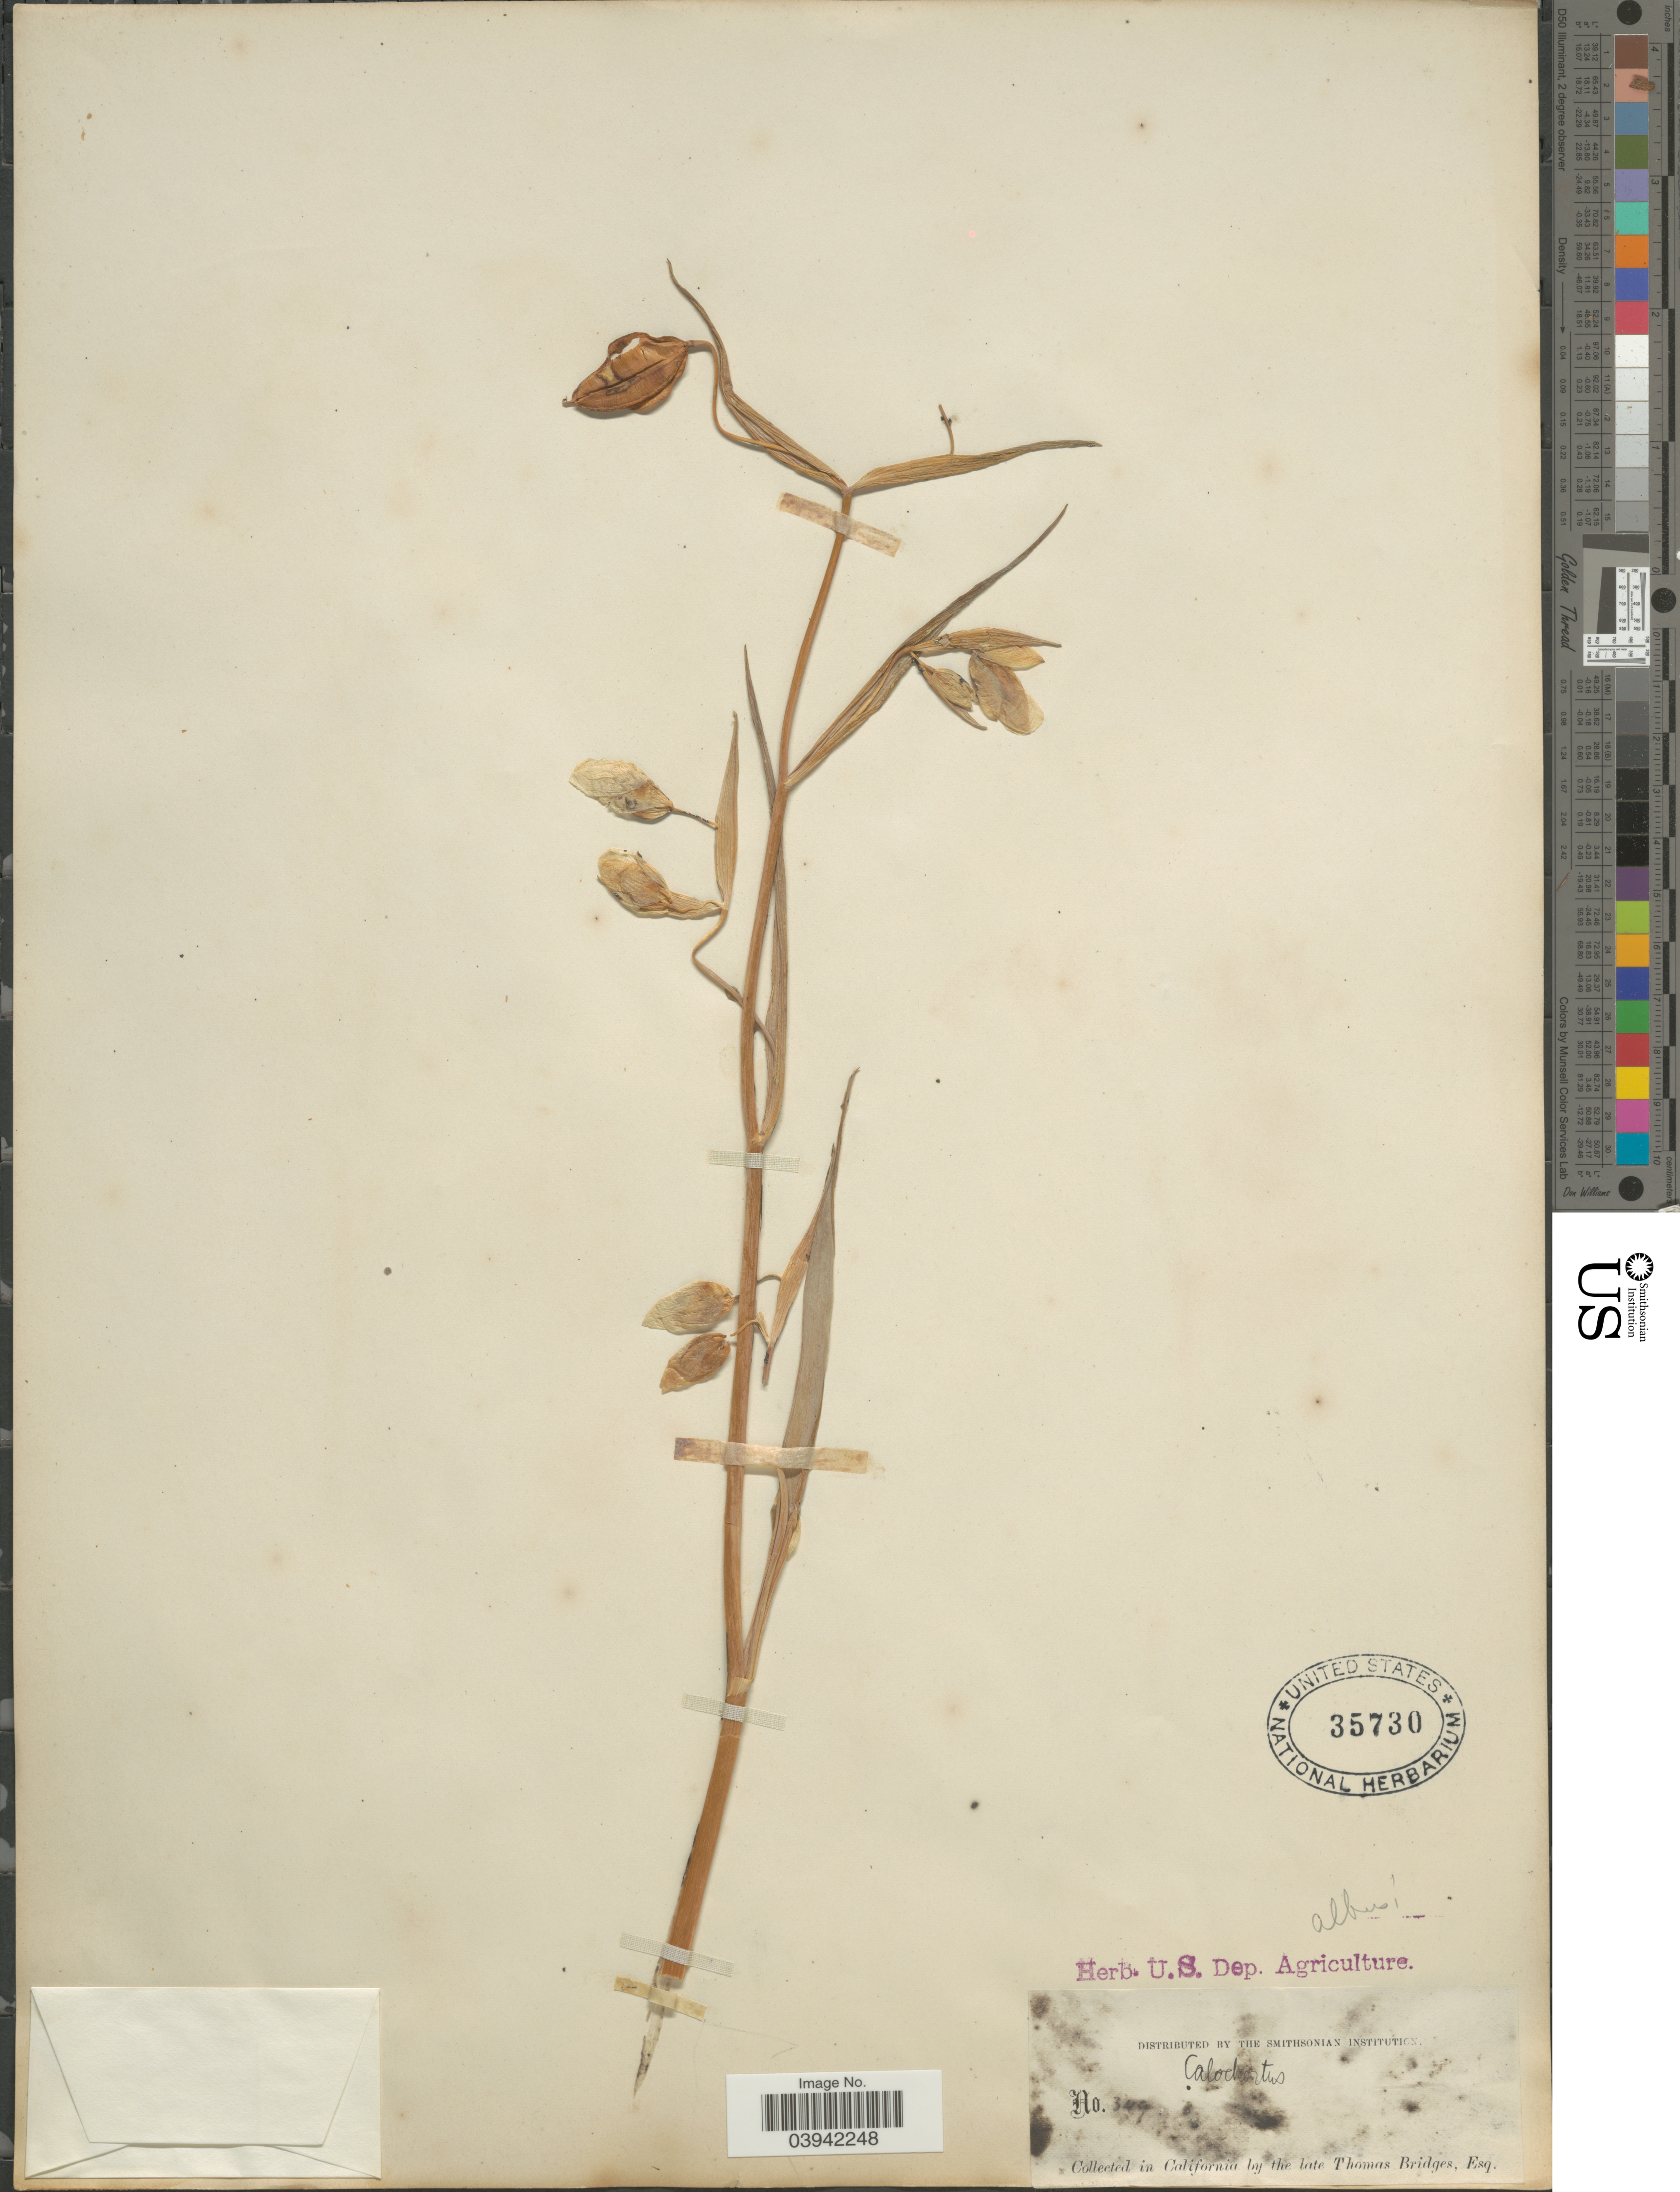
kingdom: Plantae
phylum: Tracheophyta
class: Liliopsida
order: Liliales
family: Liliaceae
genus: Calochortus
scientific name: Calochortus albus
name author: (Benth.) Douglas ex Benth.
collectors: T. Bridges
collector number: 349*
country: United States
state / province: California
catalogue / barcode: US 35730